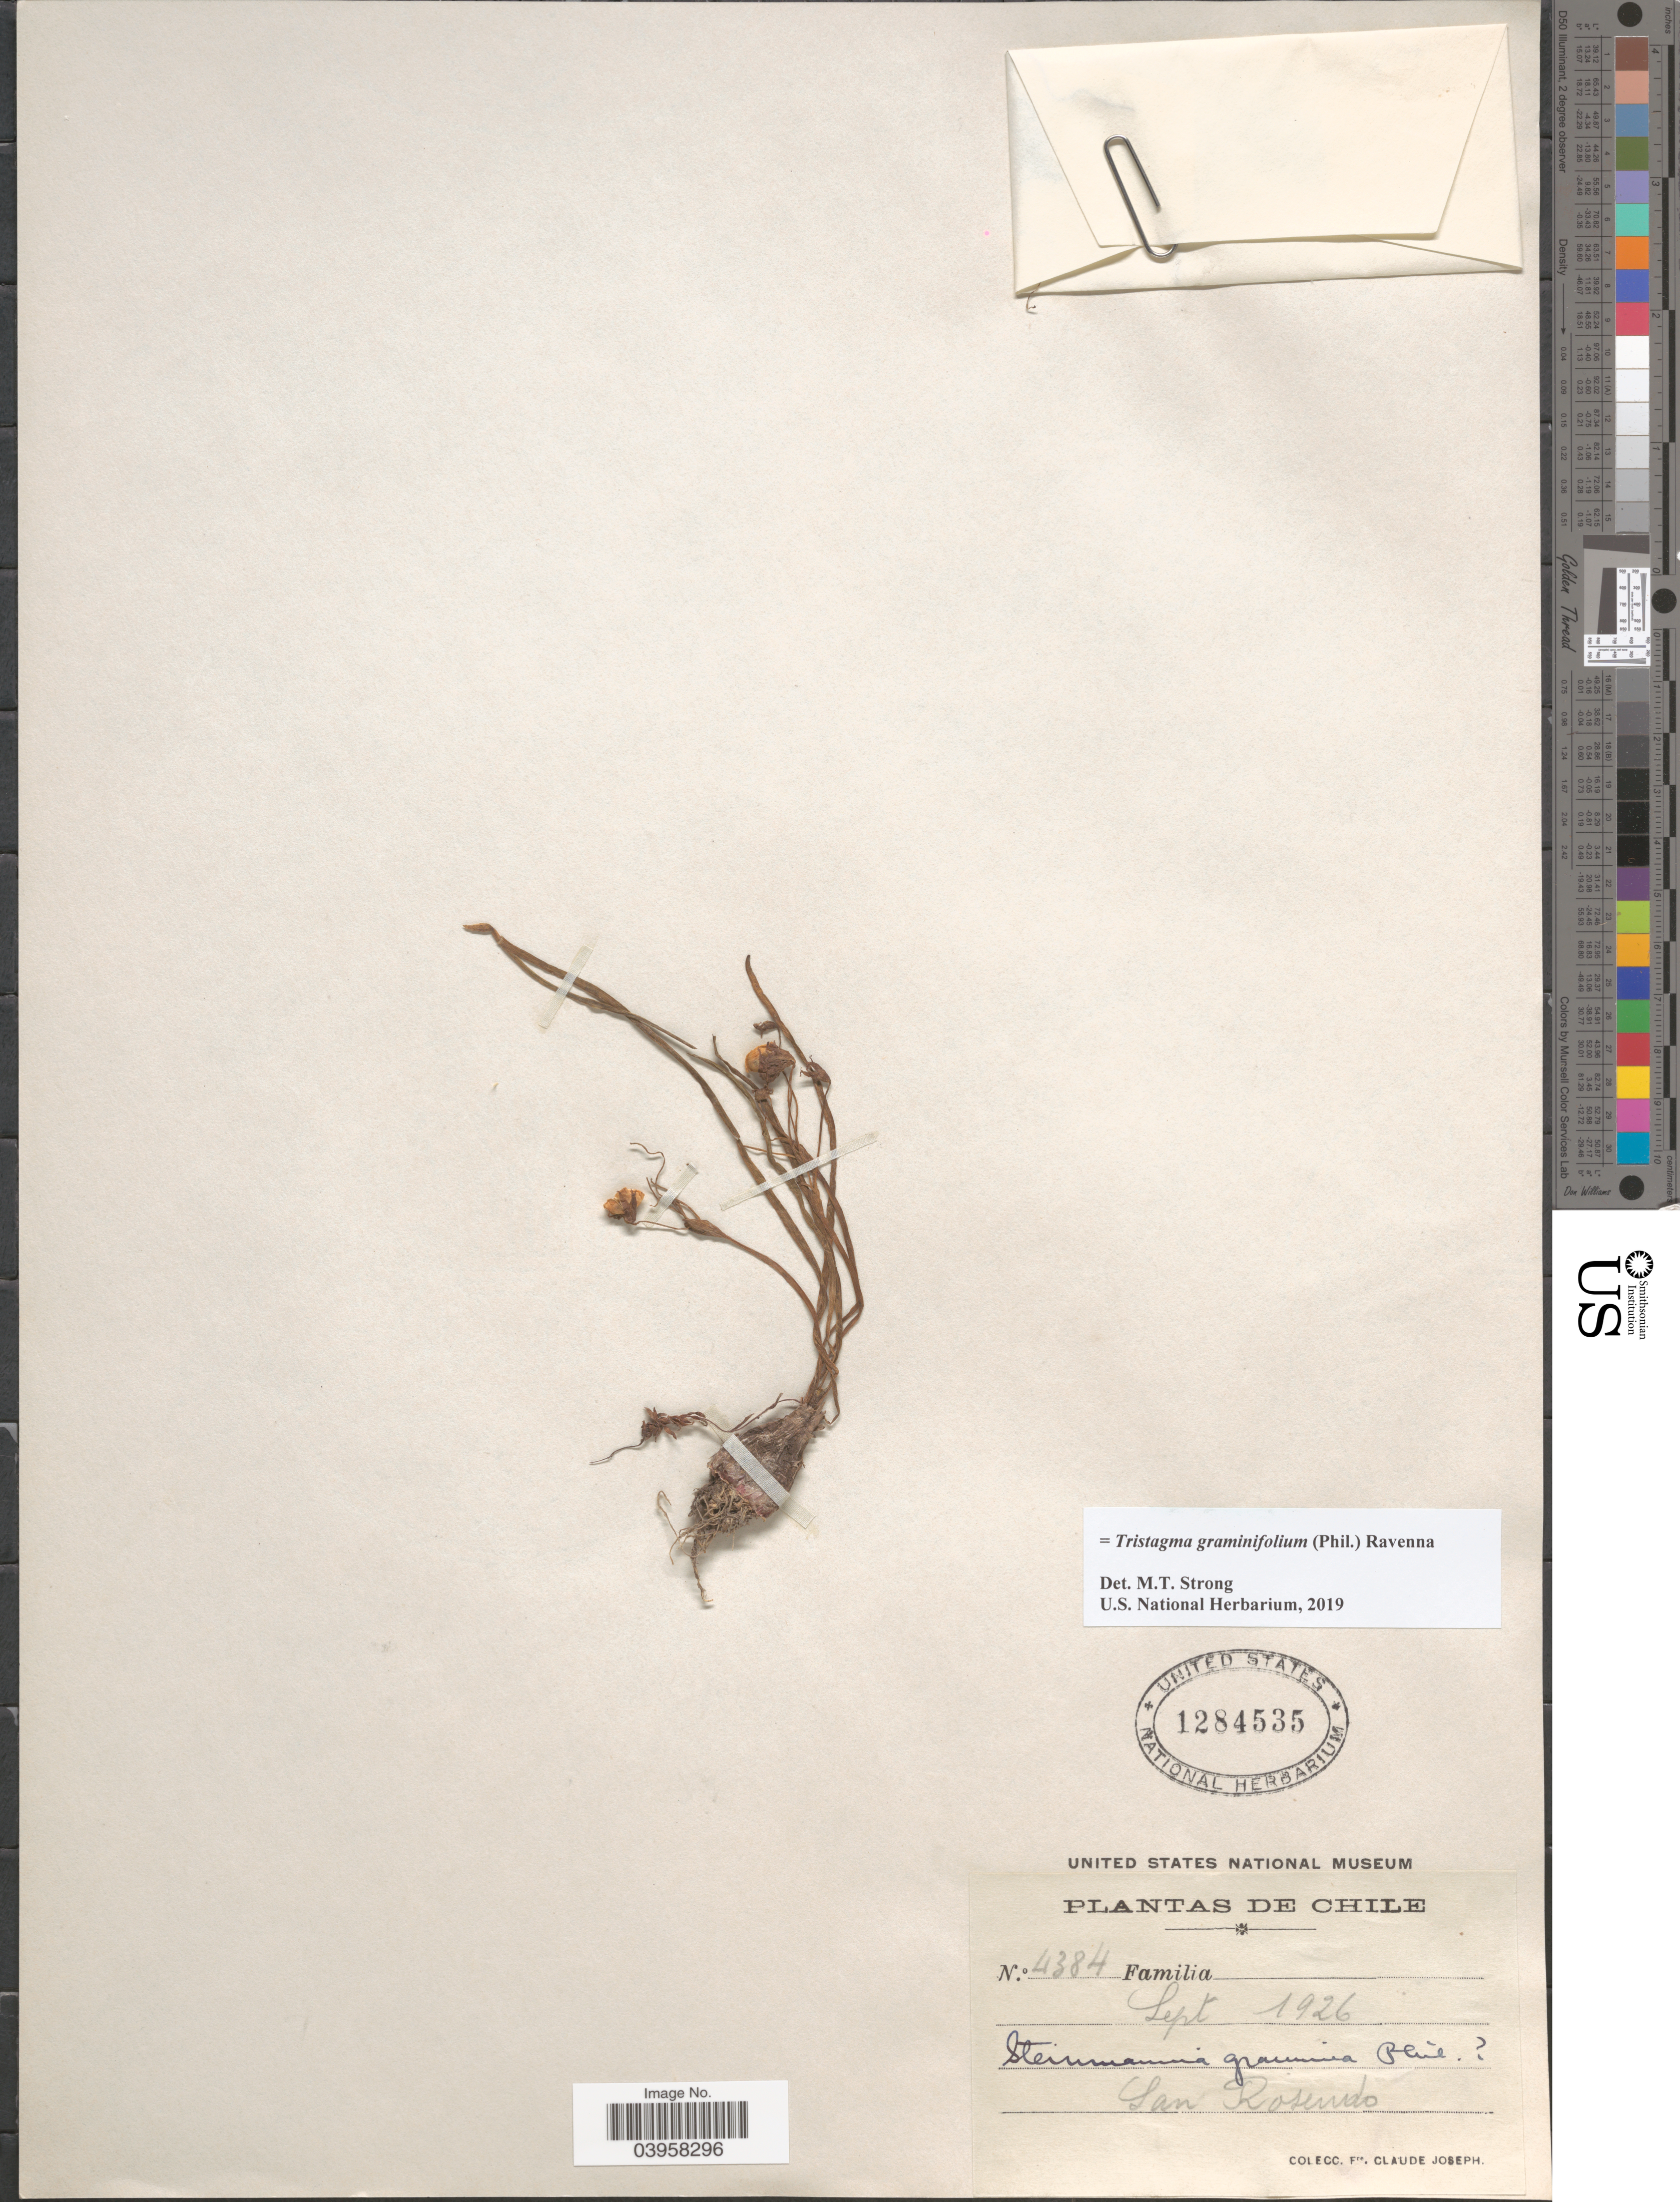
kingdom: Plantae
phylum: Tracheophyta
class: Liliopsida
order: Asparagales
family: Amaryllidaceae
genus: Tristagma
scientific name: Tristagma graminifolium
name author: (Phil.) Ravenna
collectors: Bro. Claude-Joseph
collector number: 4384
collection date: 1926-09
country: Chile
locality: San Rosendo.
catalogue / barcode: US 1284535